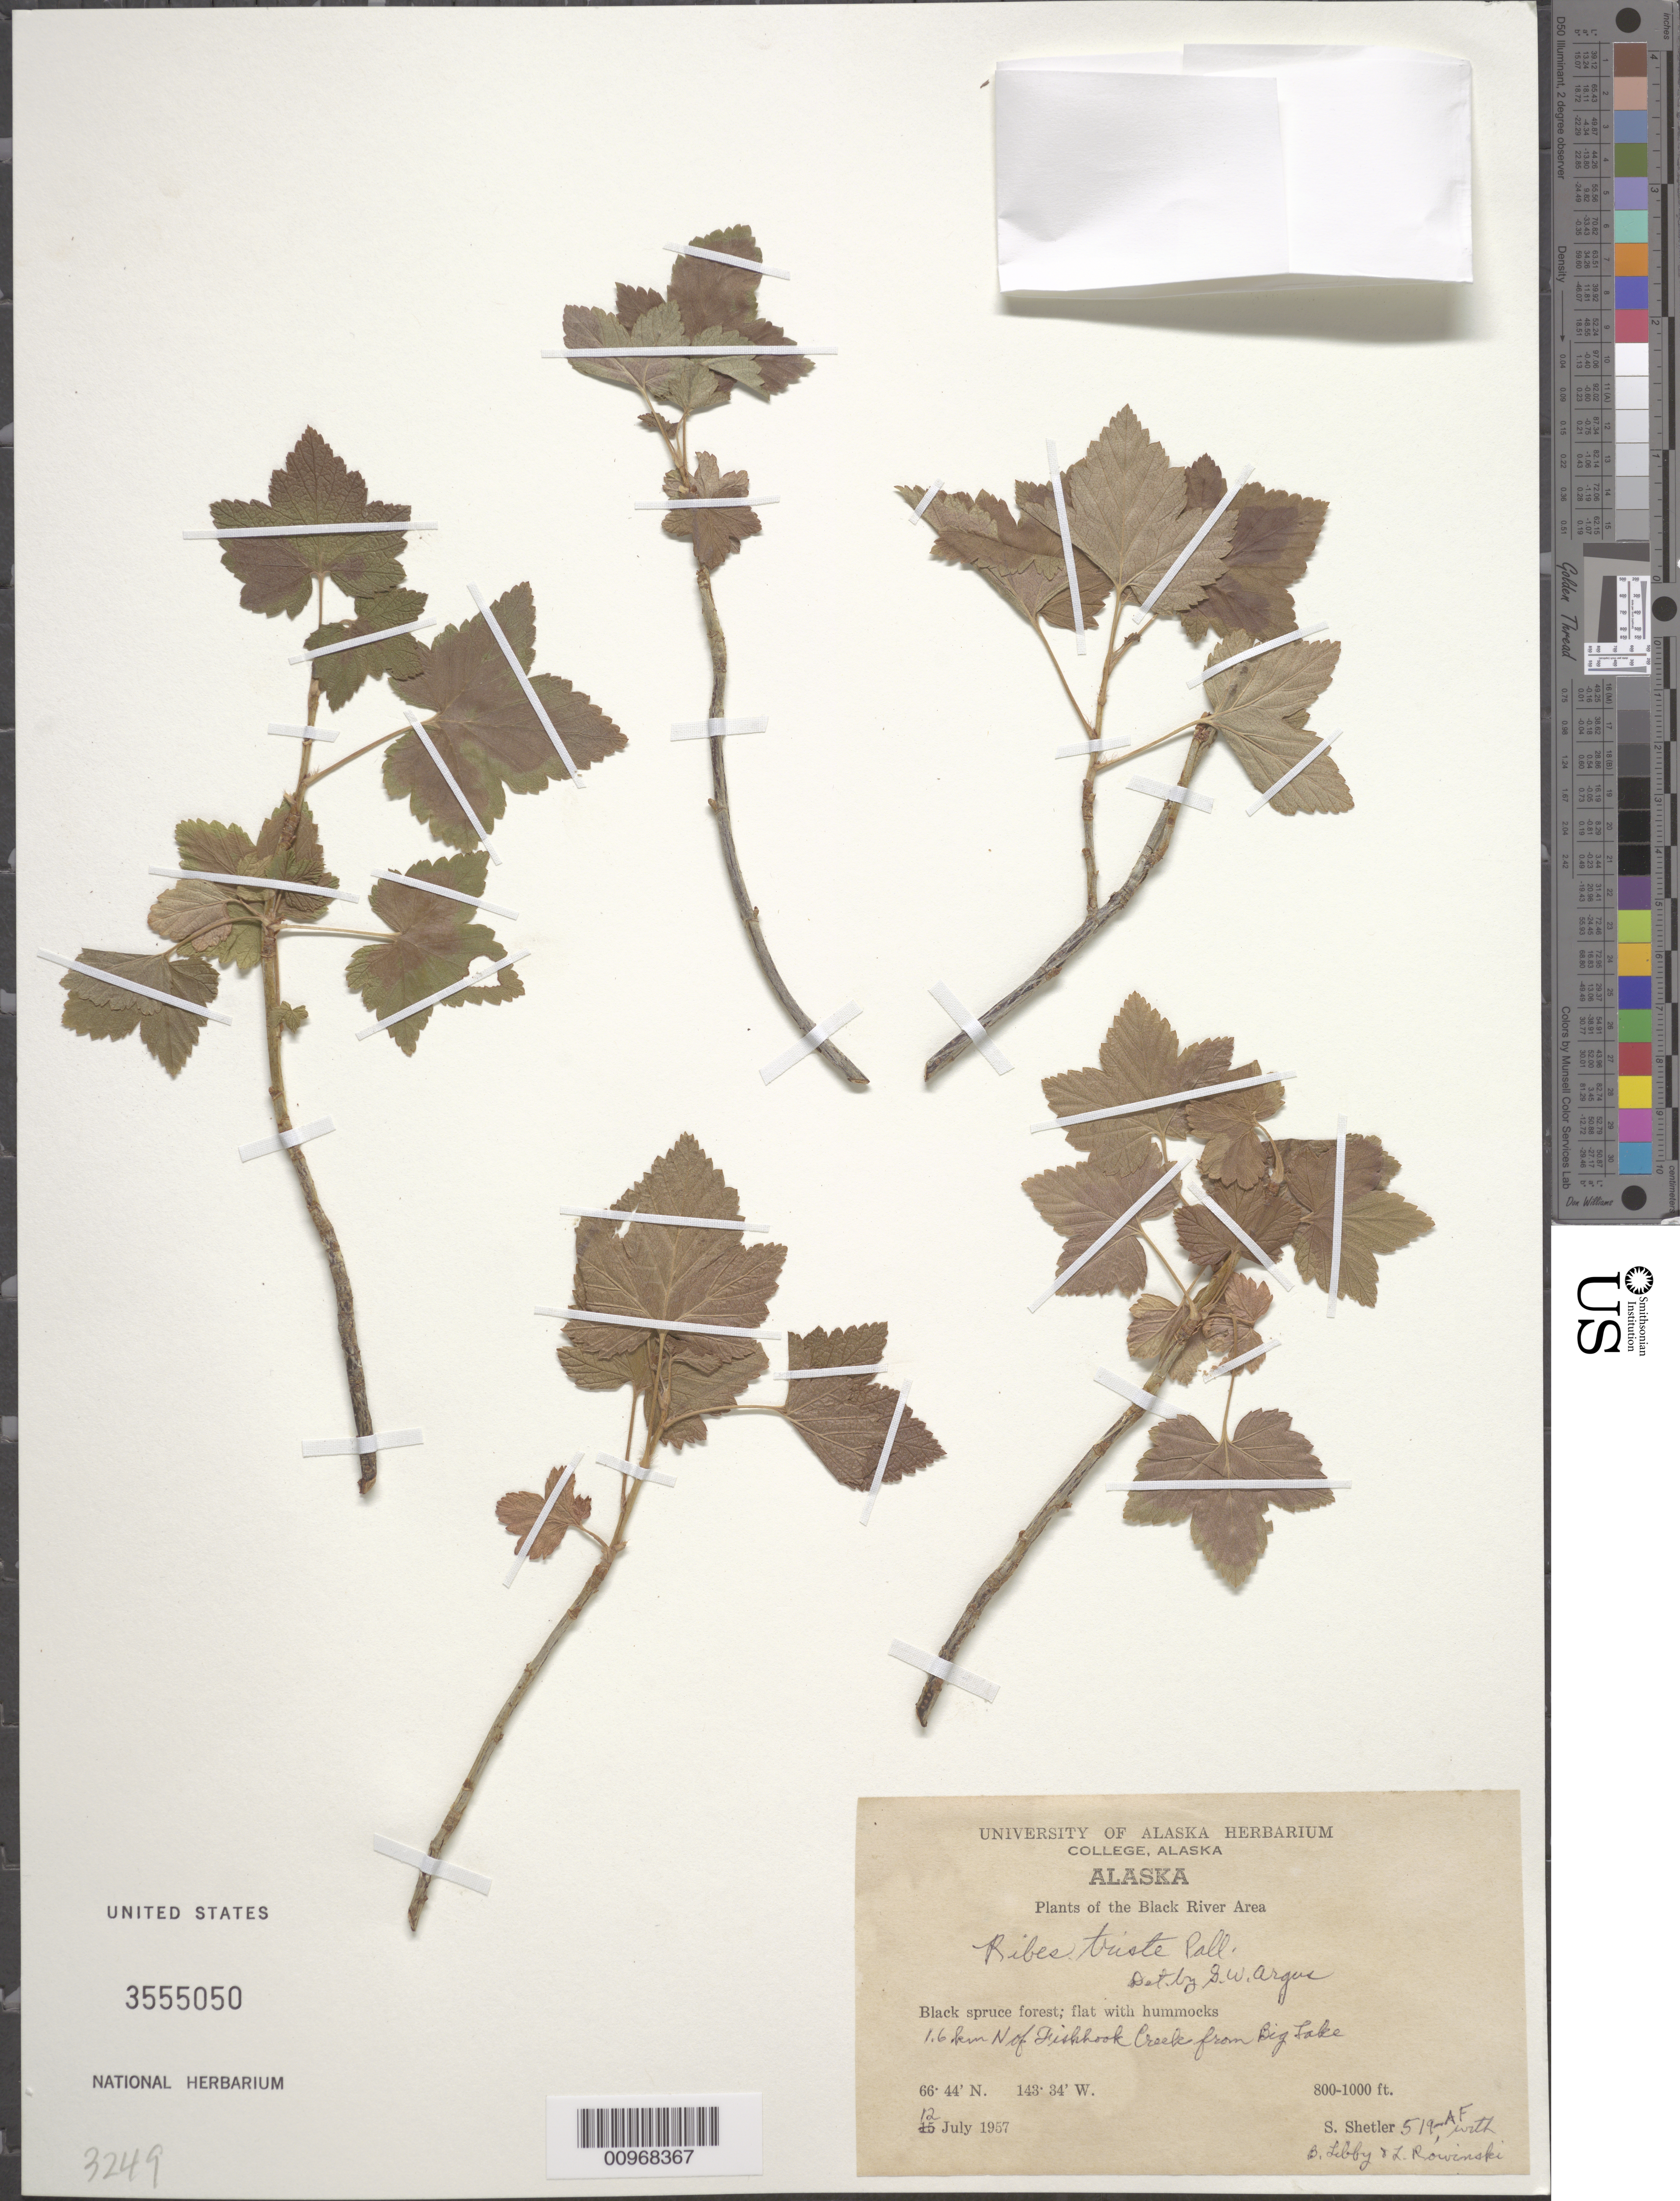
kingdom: Plantae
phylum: Tracheophyta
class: Magnoliopsida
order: Saxifragales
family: Grossulariaceae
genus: Ribes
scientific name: Ribes triste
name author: Pall.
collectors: S. Shetler, B. Libby & L. Rowinski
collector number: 519-AF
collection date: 1957-07-12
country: United States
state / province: Alaska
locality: The Black River Area. 1.6 km N of Fishhook Creek from Big Lake.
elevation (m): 244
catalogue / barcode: US 3555050